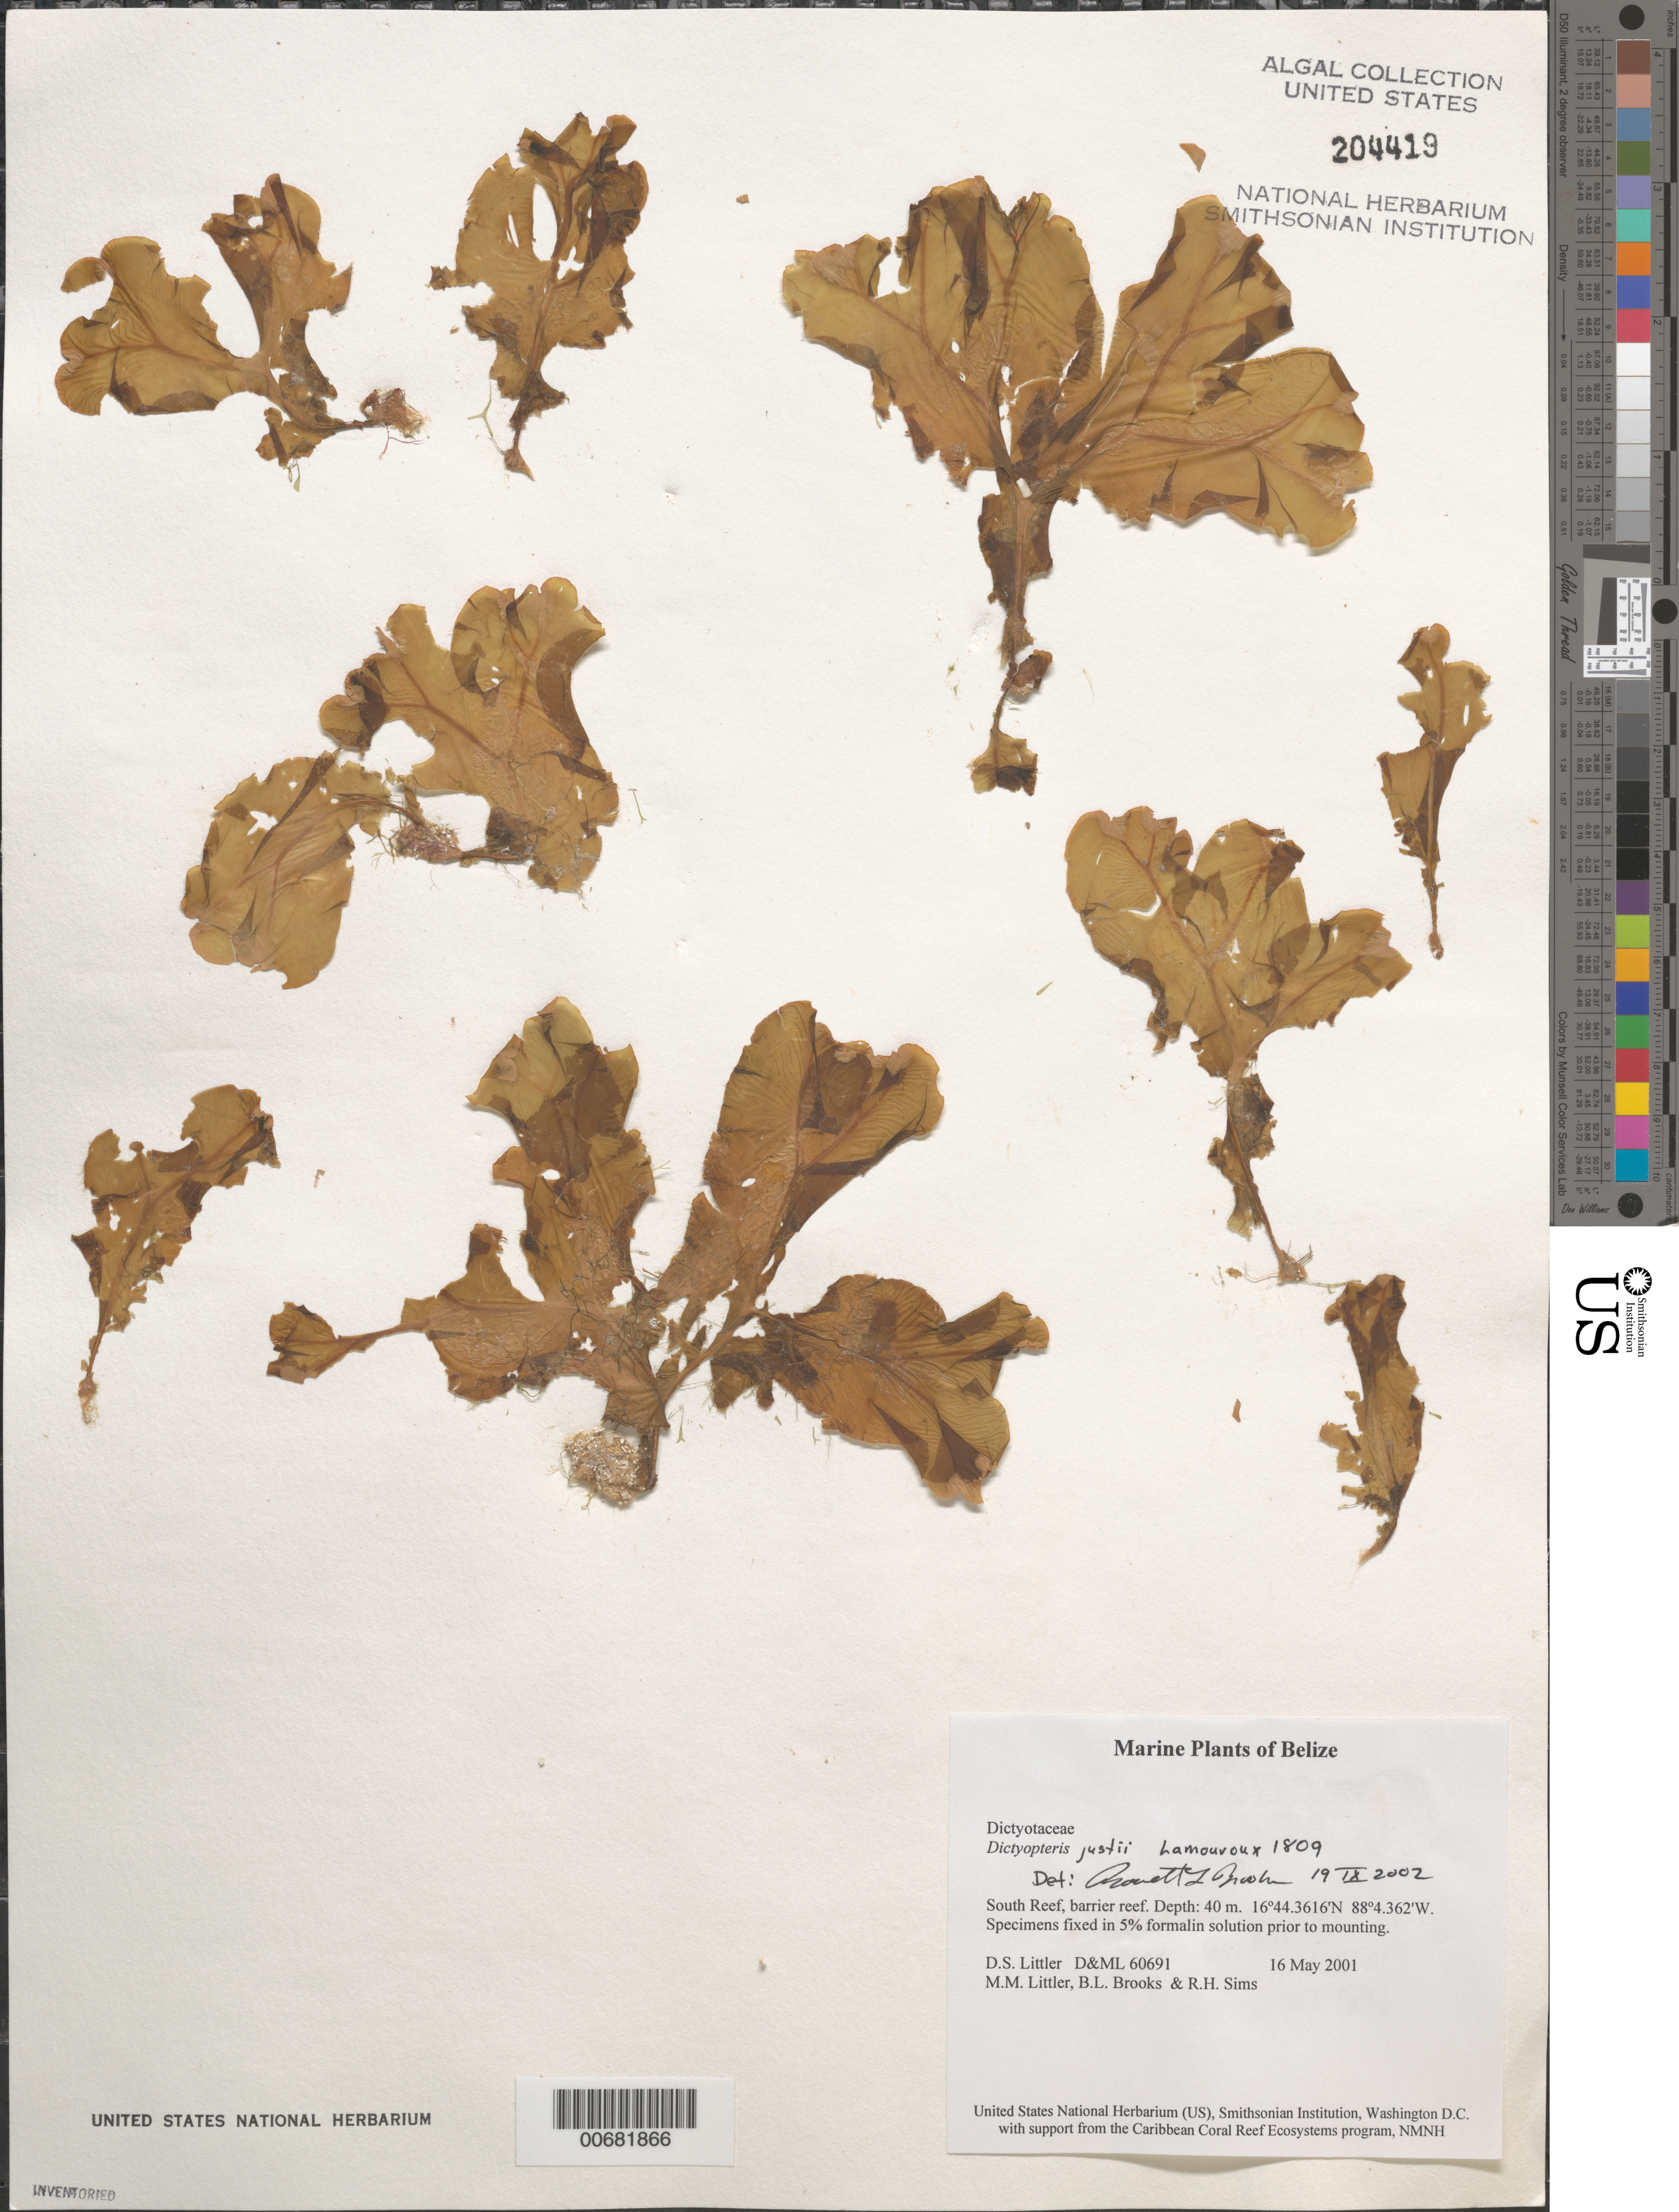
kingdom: Chromista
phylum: Ochrophyta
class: Phaeophyceae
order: Dictyotales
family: Dictyotaceae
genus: Dictyopteris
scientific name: Dictyopteris justii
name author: J.V.Lamouroux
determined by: Brooks, B. L., (BOT), Smithsonian Institution - National Museum of Natural History (UNITED STATES)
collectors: D. S. Littler, M. M. Littler, B. Brooks & R. H. Sims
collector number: D&ML 60691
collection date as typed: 16 May 2001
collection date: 2001-05-16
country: Belize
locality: South Reef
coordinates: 16 44.3616' N, 88 4.362' W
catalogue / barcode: US 204419